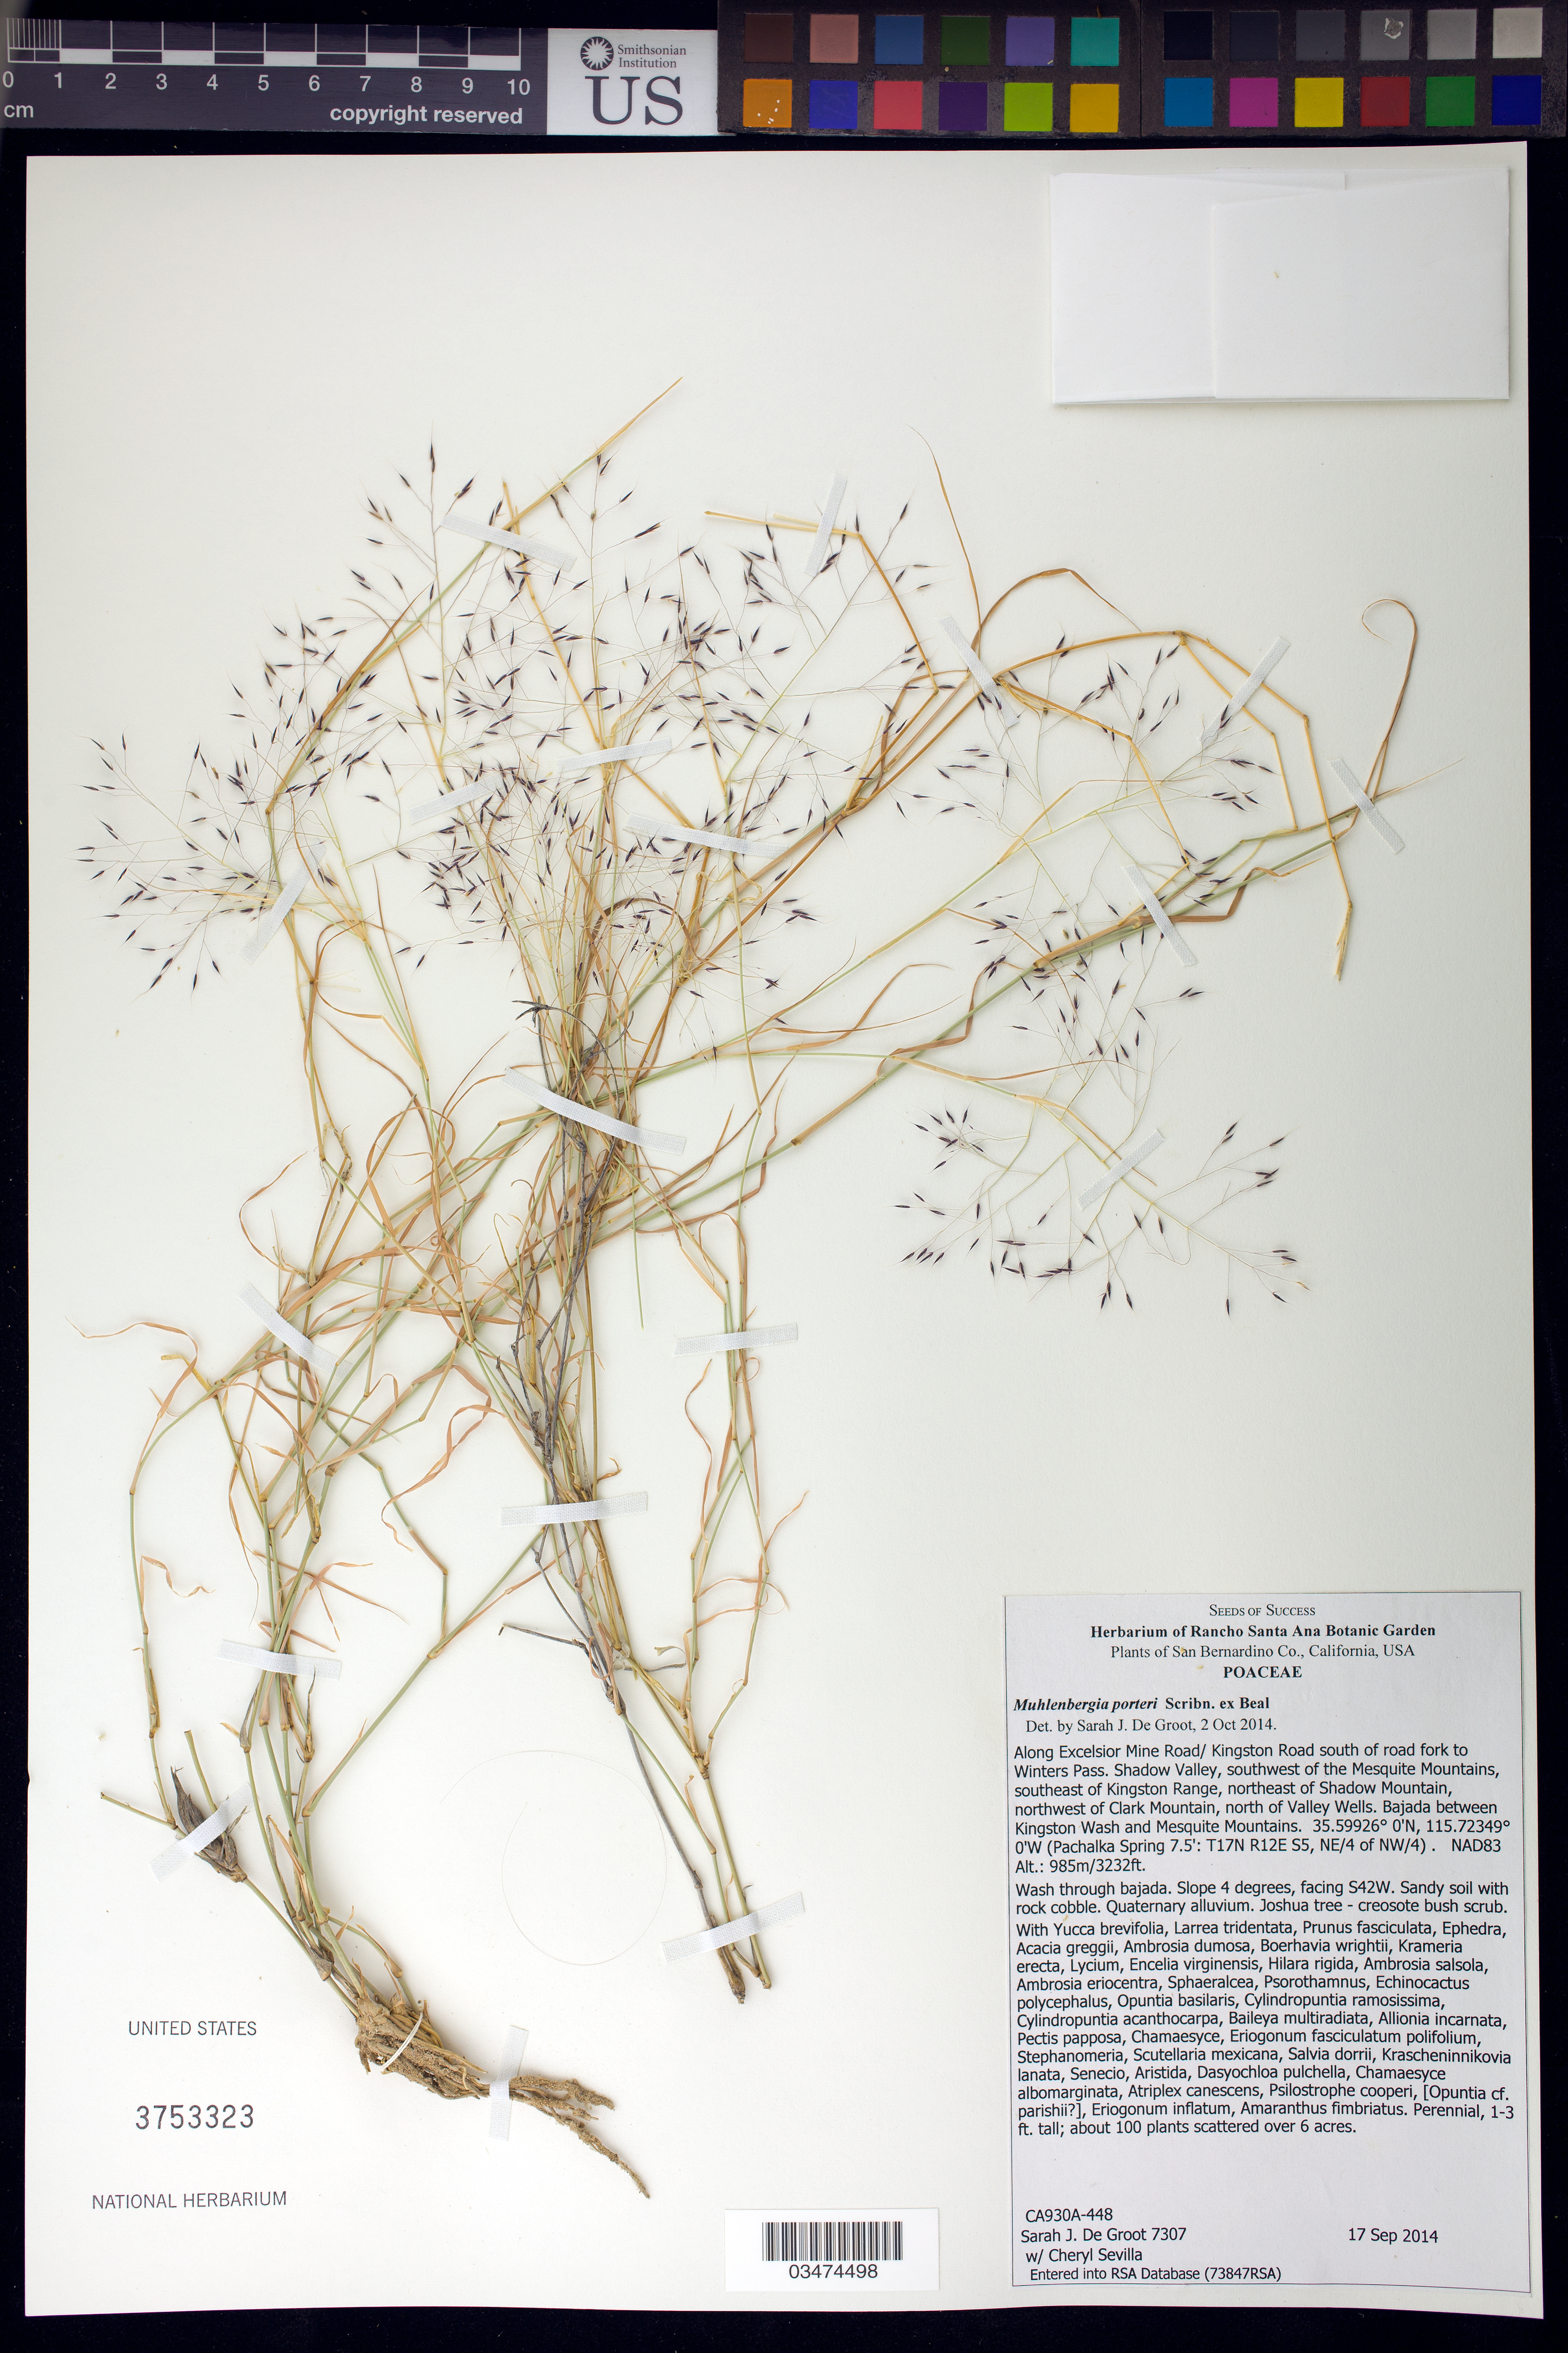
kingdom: Plantae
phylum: Tracheophyta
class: Liliopsida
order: Poales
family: Poaceae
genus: Muhlenbergia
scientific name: Muhlenbergia porteri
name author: Scribn. in W.J. Beal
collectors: S. De Groot & C. Sevilla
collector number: CA930A-448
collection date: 2014-09-17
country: United States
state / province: California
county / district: San Bernardino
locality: Along Excelsior Mine Rd/ Kingston Rd S of road fork to Winters Pass.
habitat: Sandy soil with rock cobble. Joshua tree-creosote bush scrub.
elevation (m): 985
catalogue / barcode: US 3753323